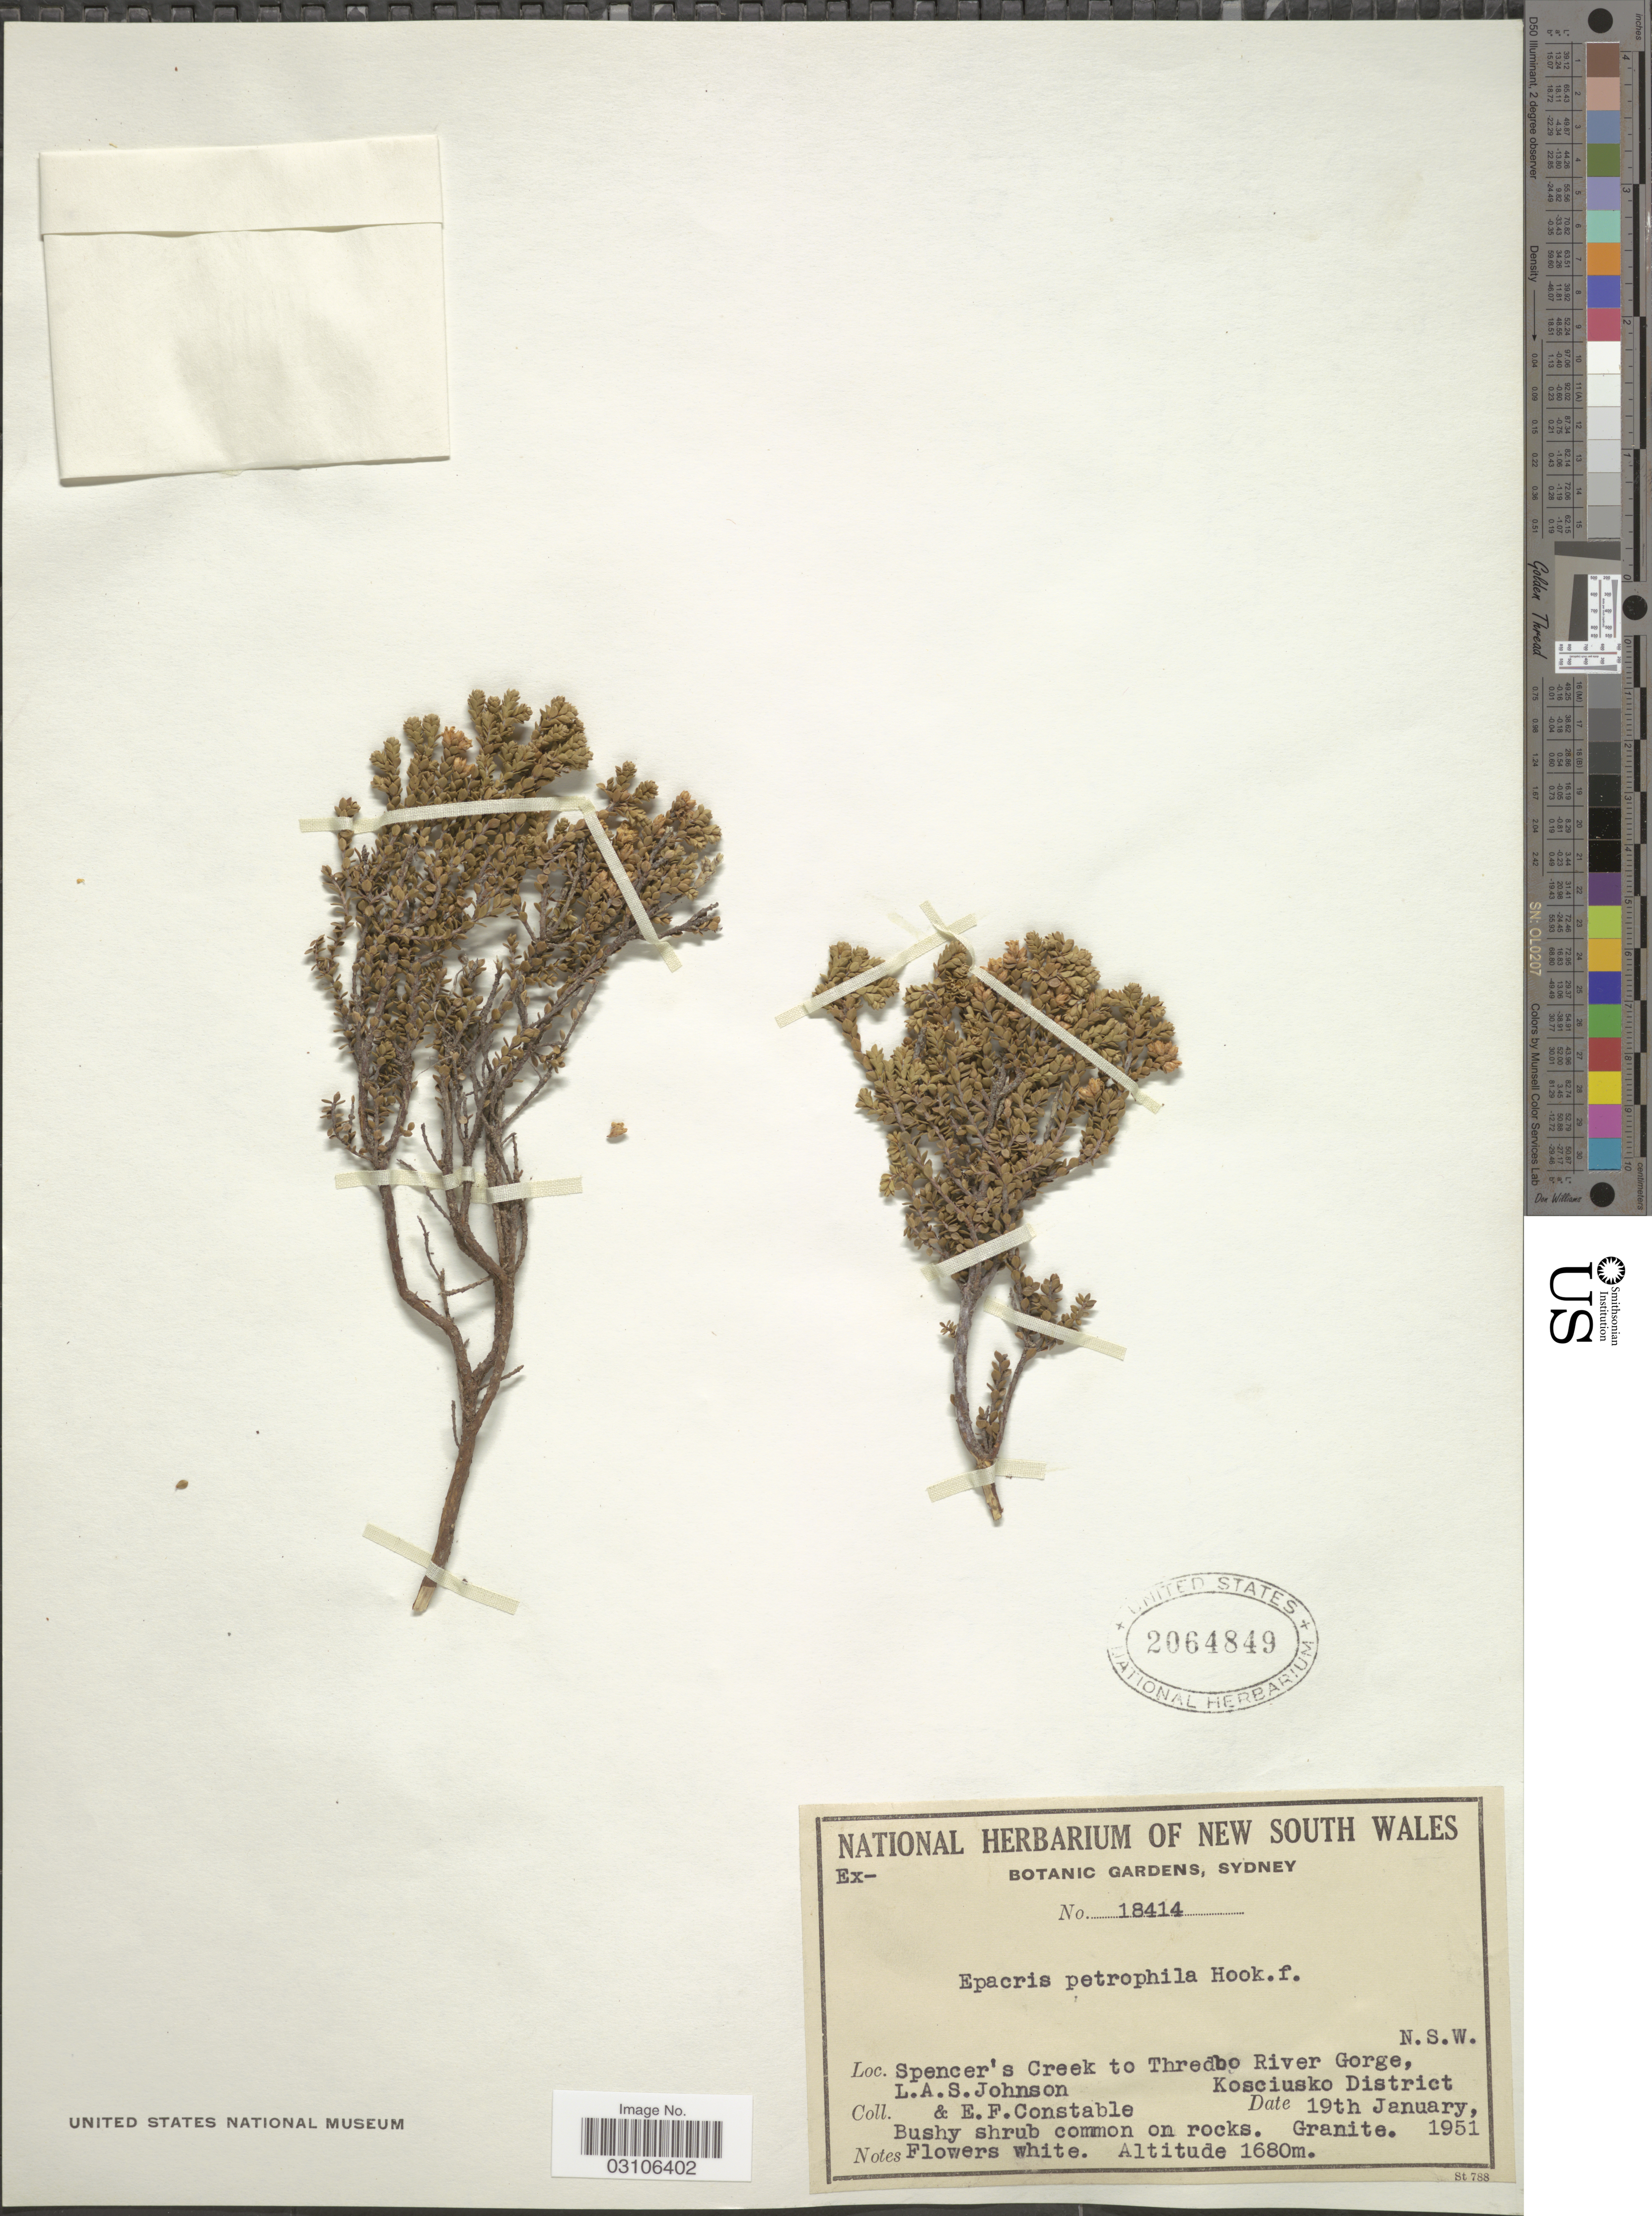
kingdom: Plantae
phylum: Tracheophyta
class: Magnoliopsida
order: Ericales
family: Ericaceae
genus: Epacris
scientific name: Epacris petrophila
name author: Hook. f.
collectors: L. A. S. Johnson & E. F. Constable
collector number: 18414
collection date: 1951-01-19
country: Australia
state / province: New South Wales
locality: Spencer's Creek to Thredbo River Gorge, Kosciusko District.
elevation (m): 1680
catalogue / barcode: US 2064849